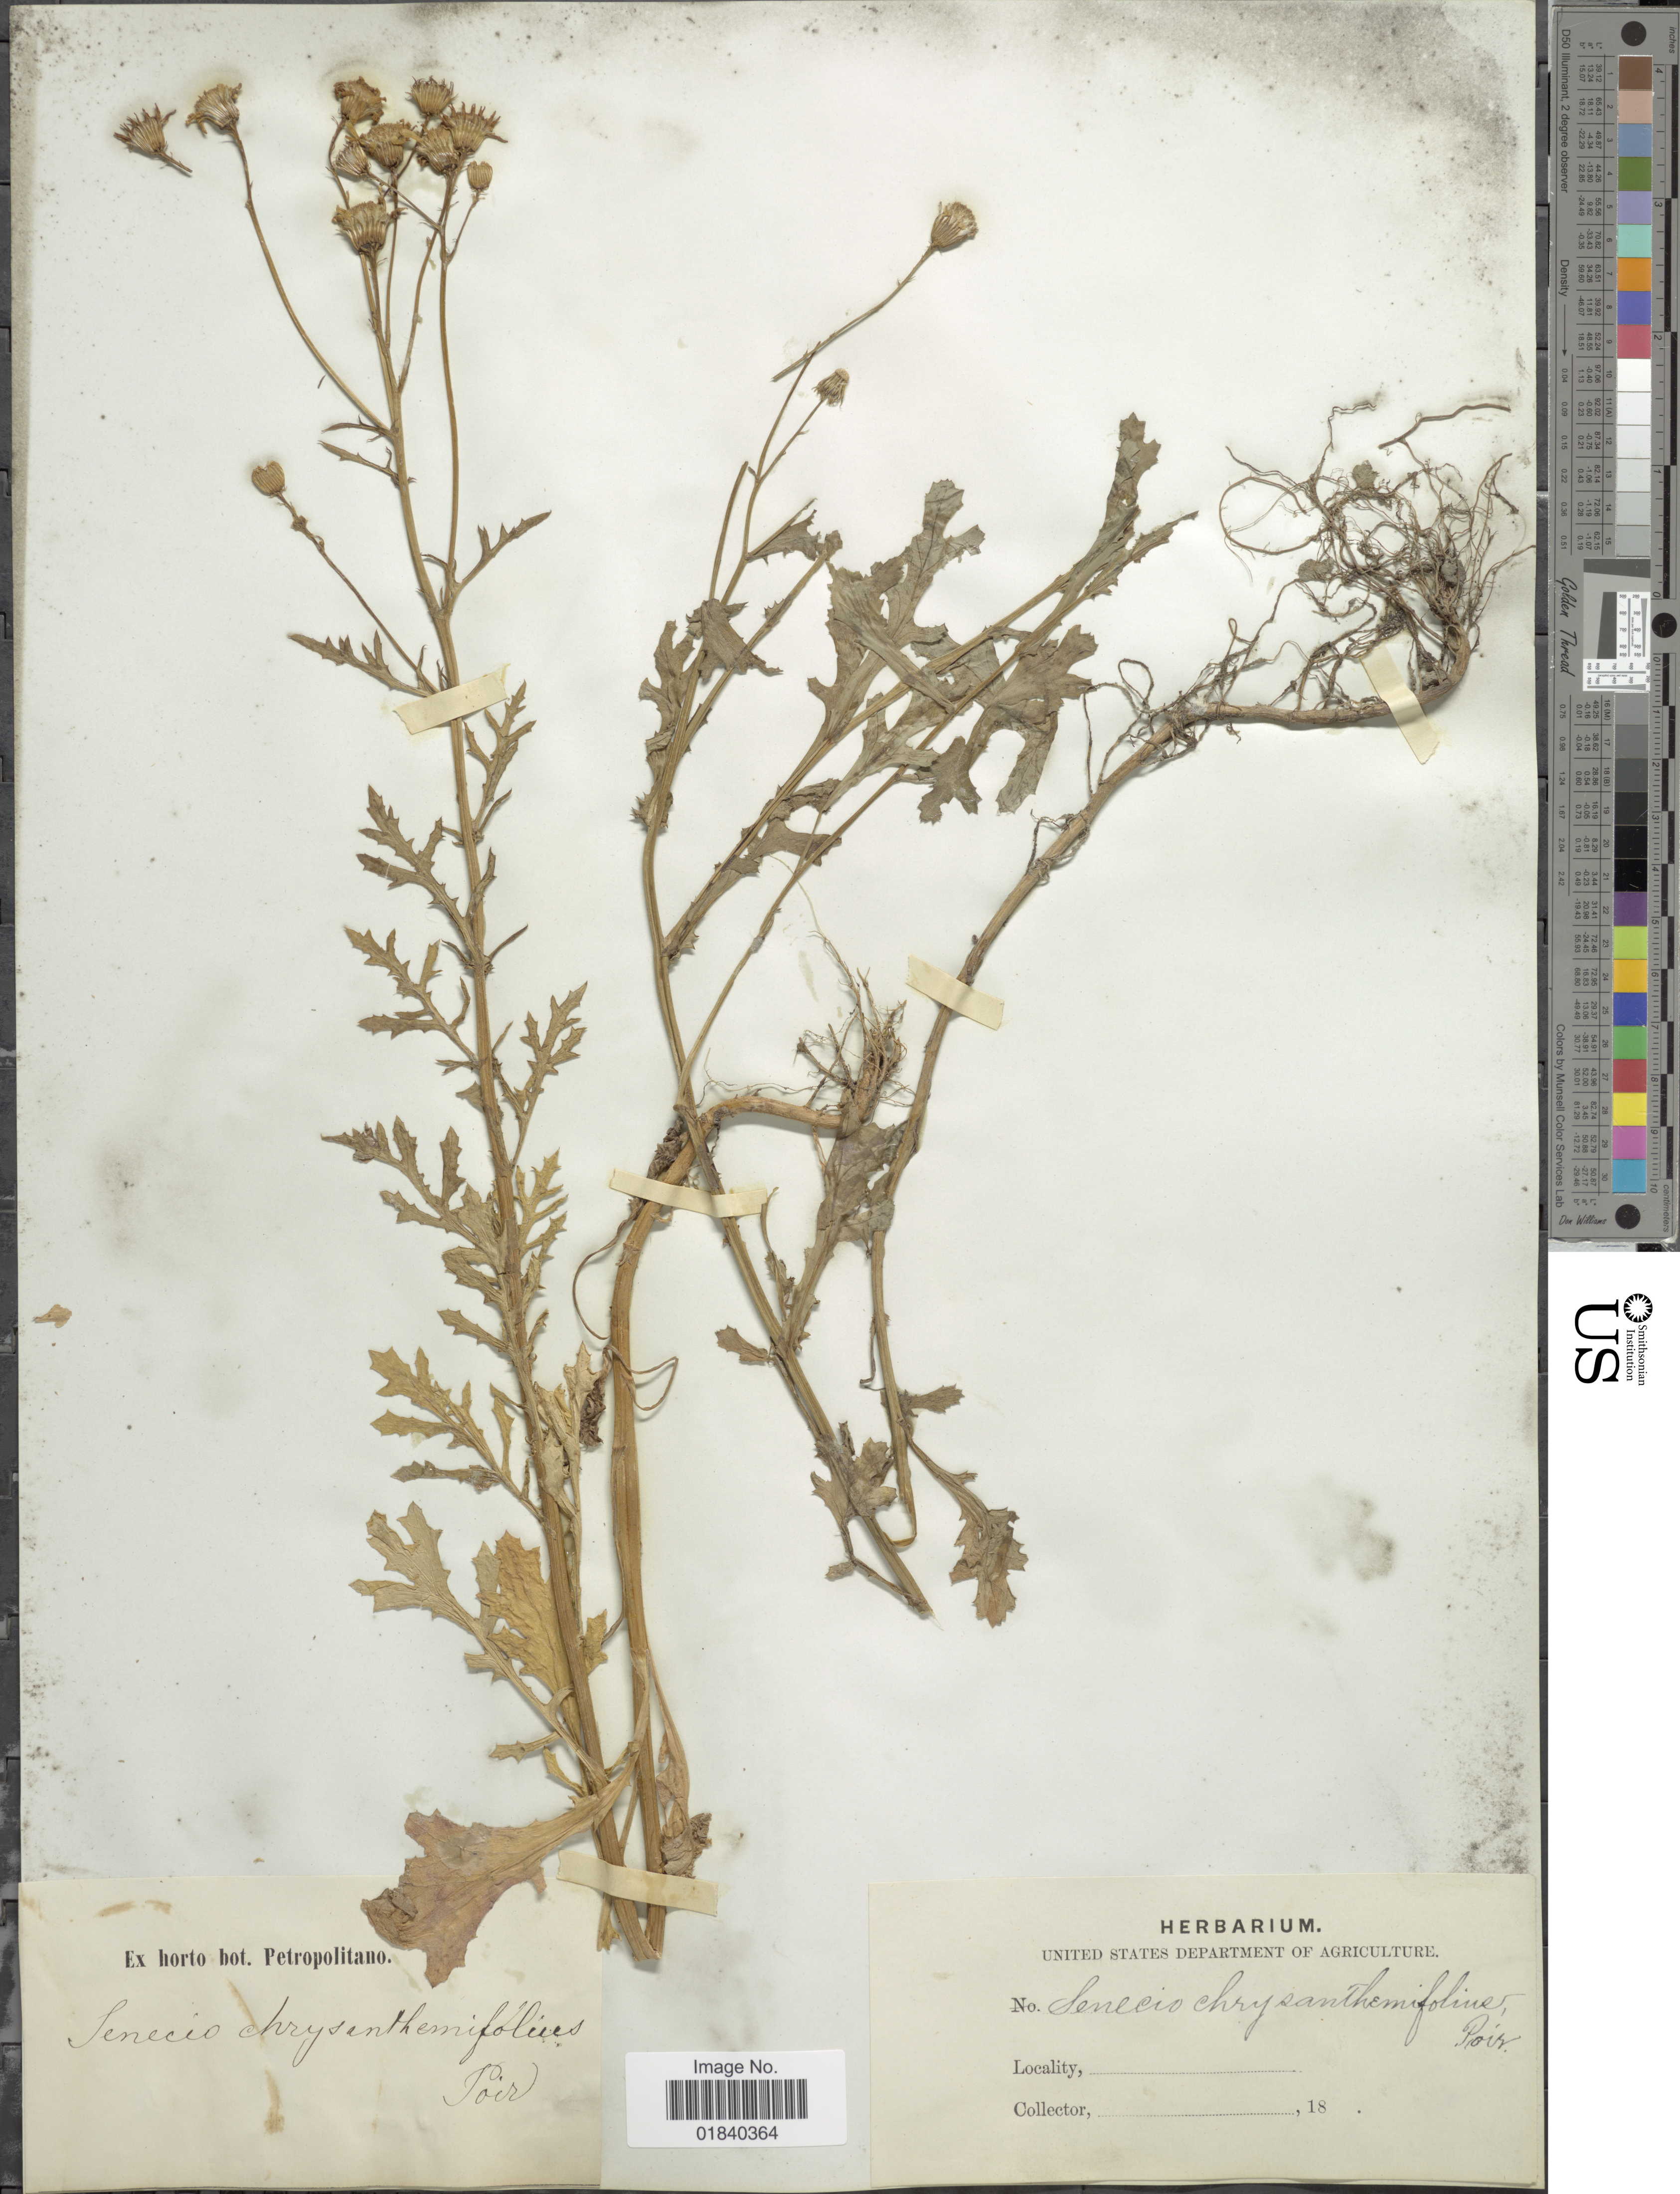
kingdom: Plantae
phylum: Tracheophyta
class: Magnoliopsida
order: Asterales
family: Asteraceae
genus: Senecio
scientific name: Senecio squalidus subsp. chrysanthemifolius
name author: (Poir.) Greuter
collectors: ex Horto Bot. Petropolitano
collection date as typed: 18